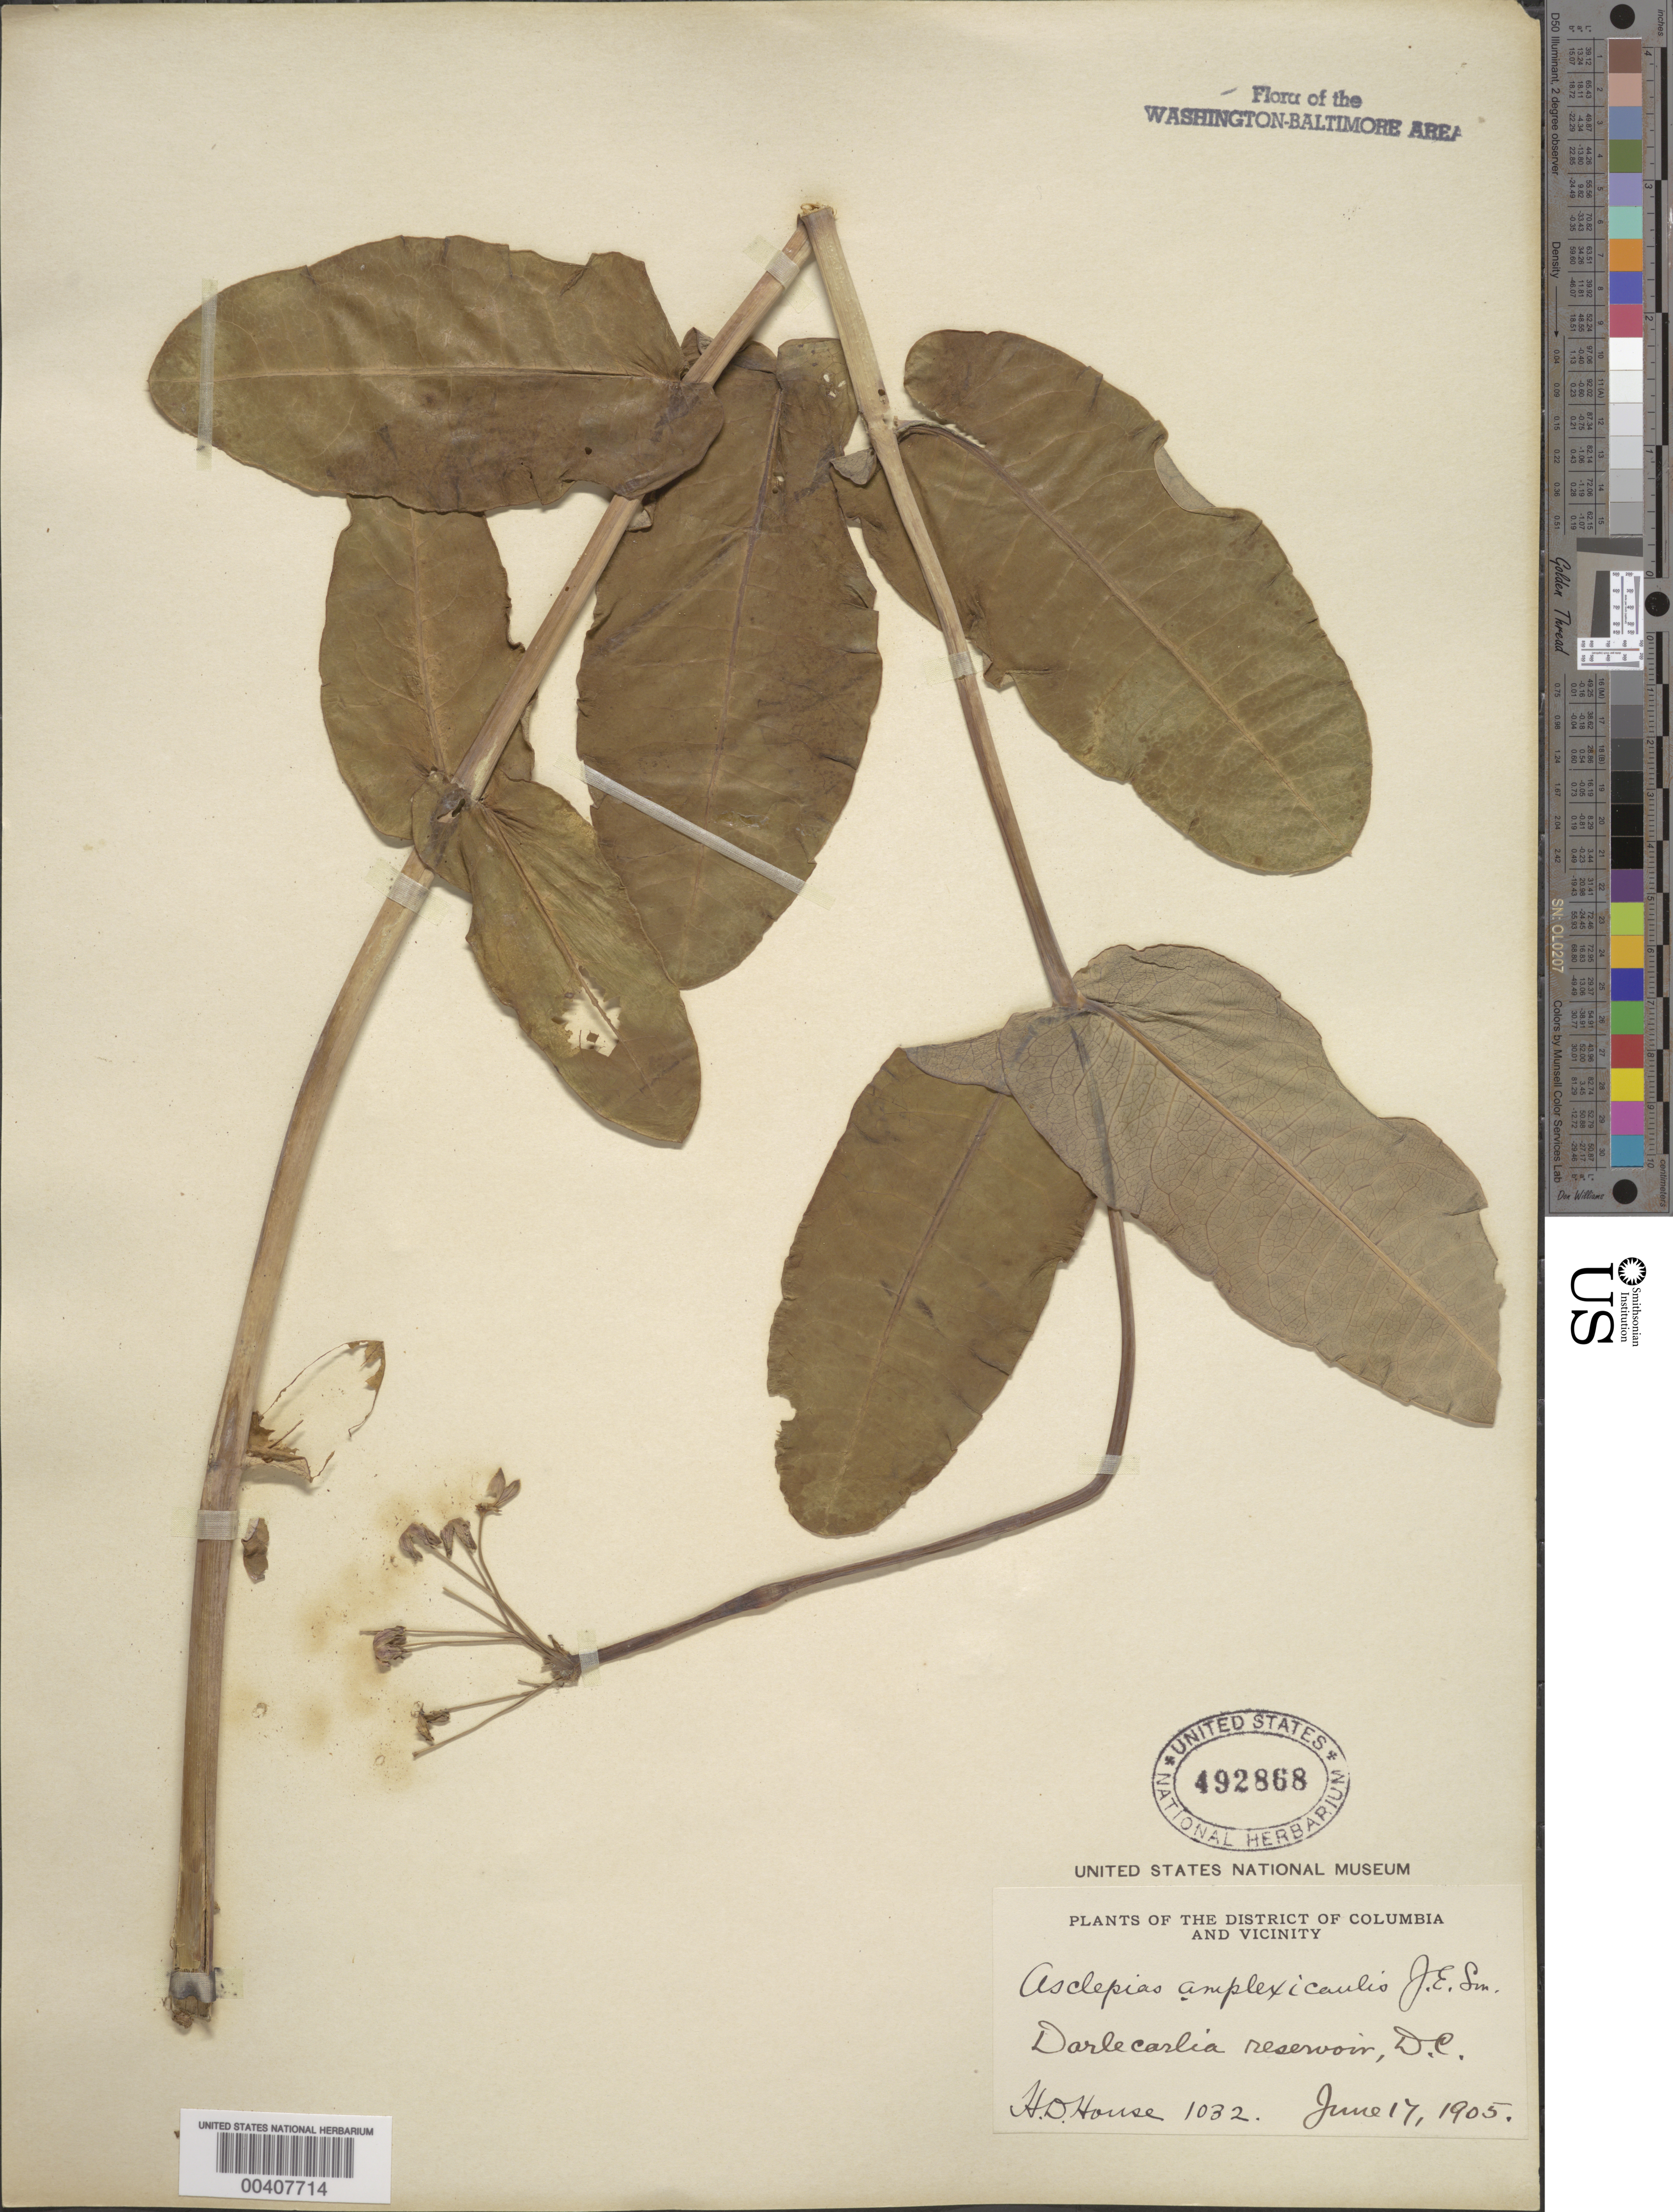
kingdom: Plantae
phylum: Tracheophyta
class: Magnoliopsida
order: Gentianales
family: Apocynaceae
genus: Asclepias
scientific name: Asclepias amplexicaulis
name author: J. Small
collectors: H. D. House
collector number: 1032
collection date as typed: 17 Jun 1905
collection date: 1905-06-17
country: United States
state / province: District of Columbia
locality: Dalecarlia Reservoir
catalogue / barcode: US 492868